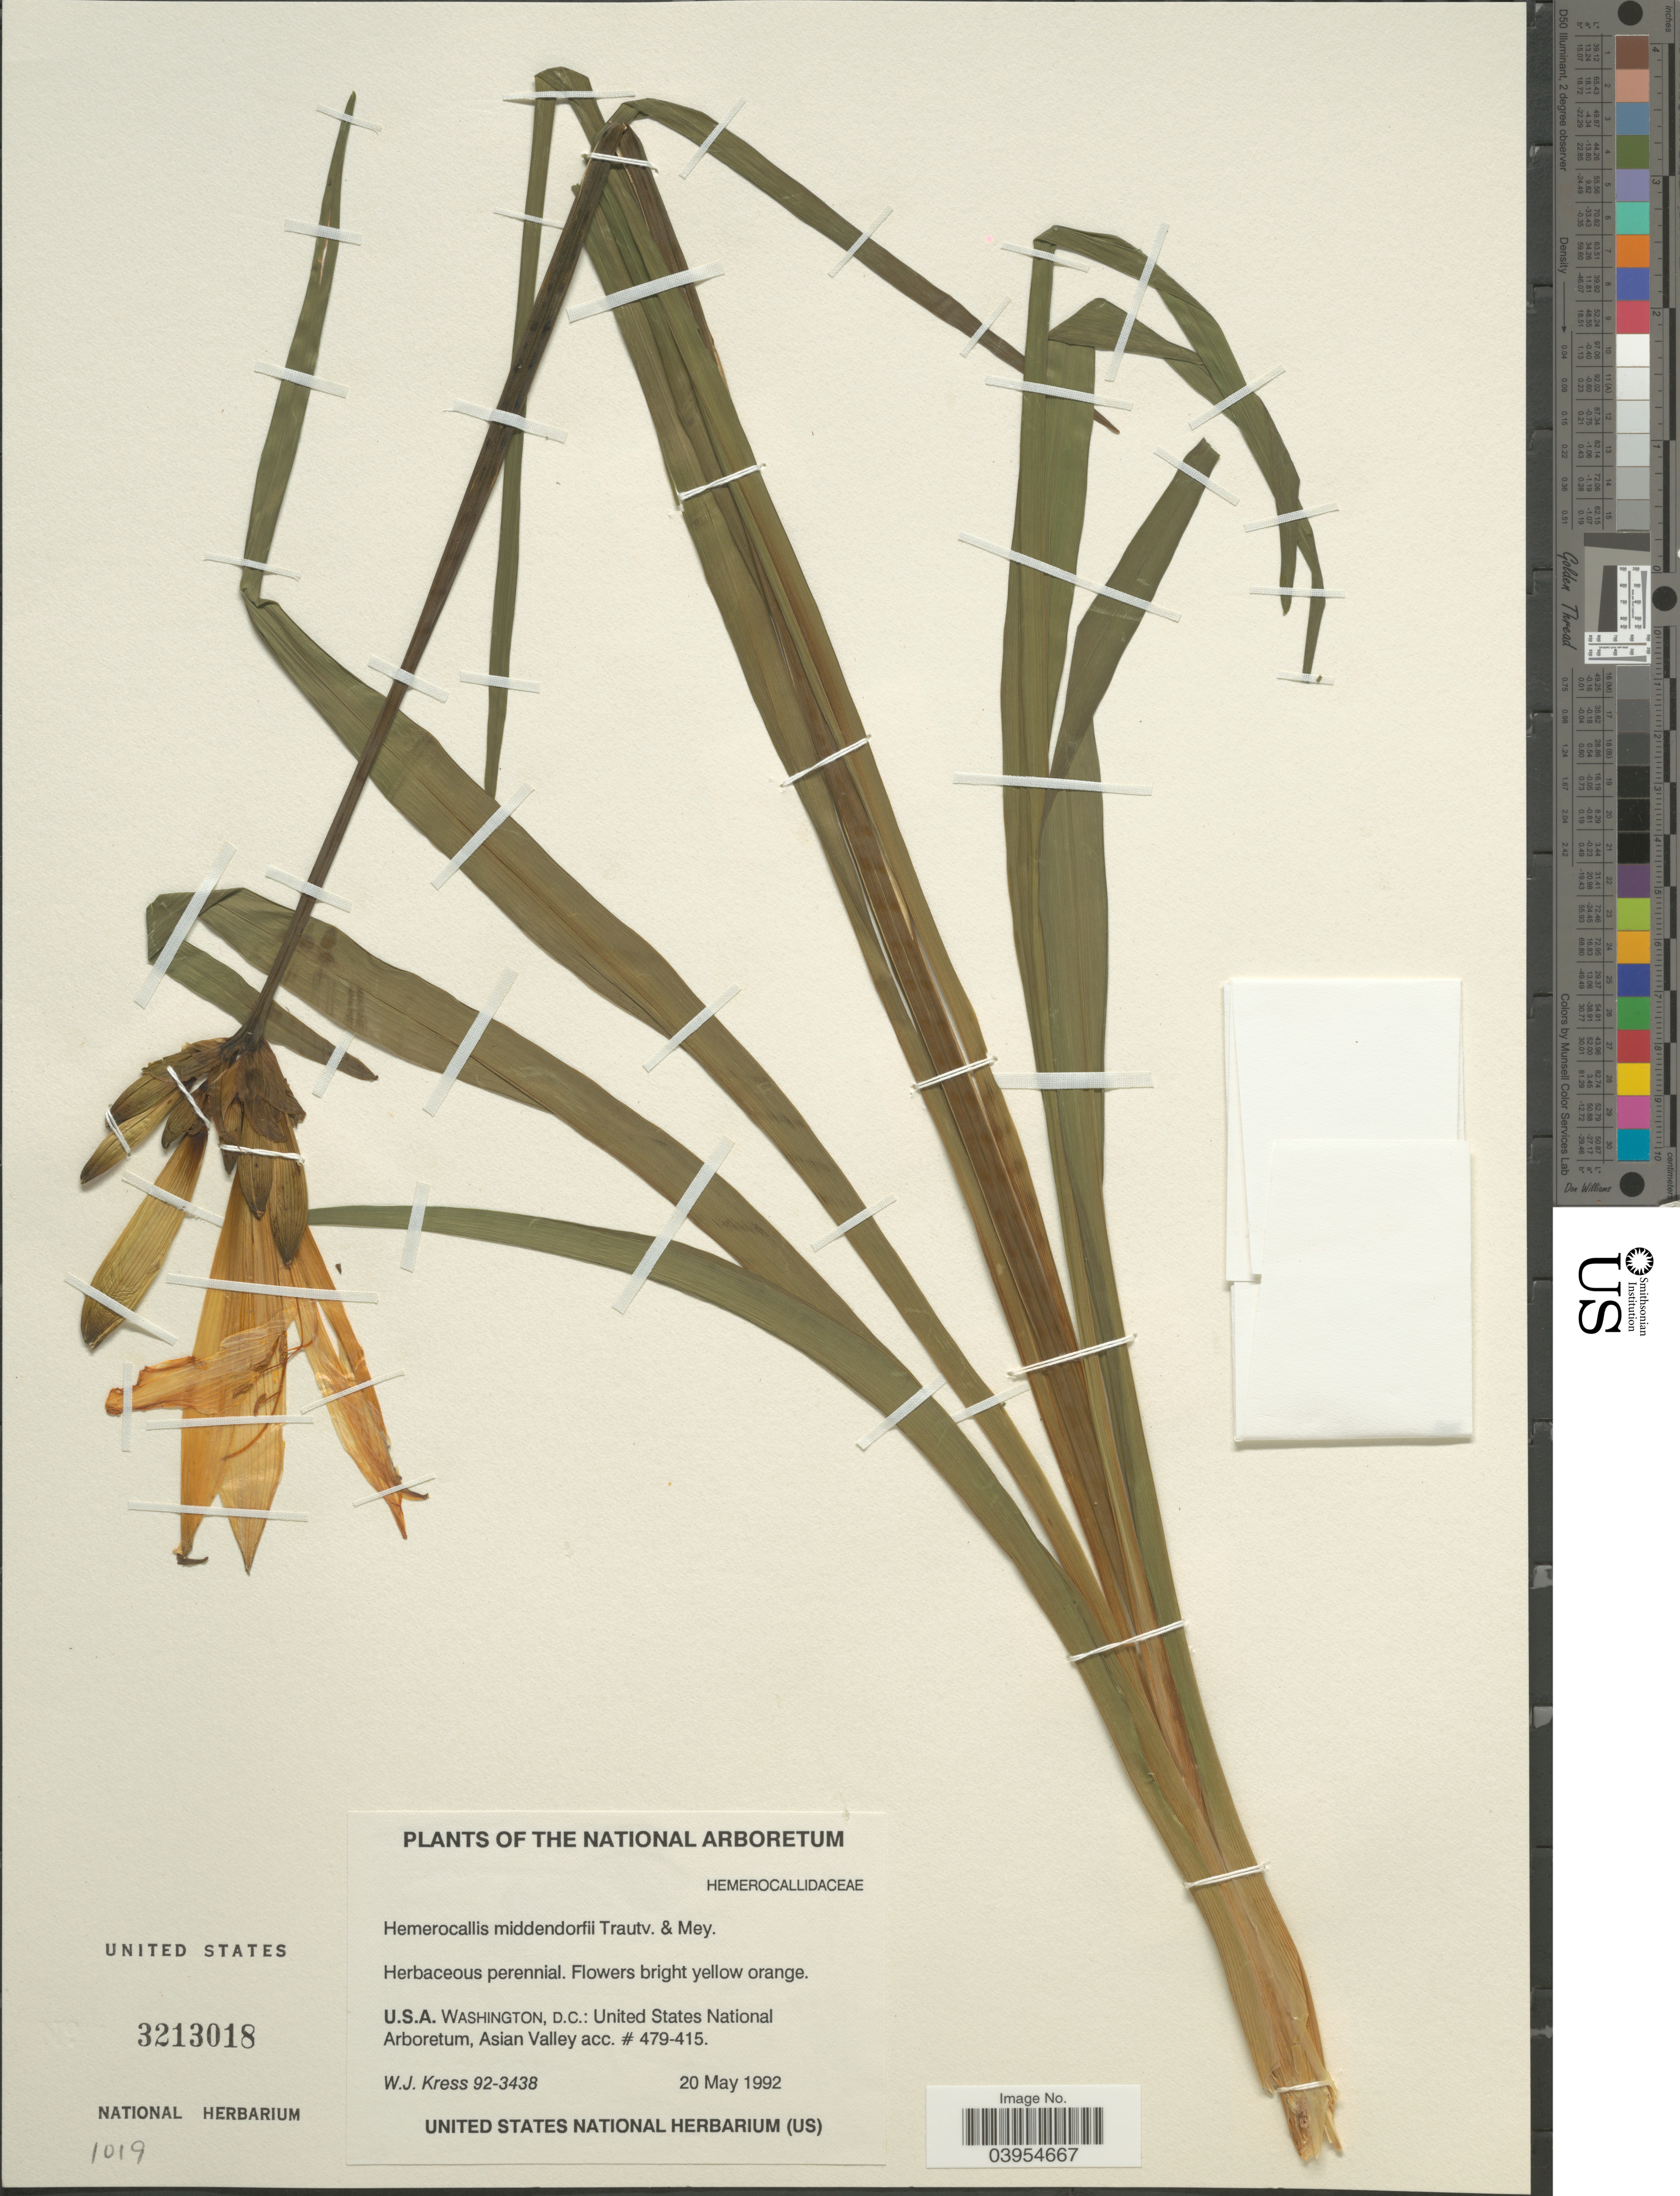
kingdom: Plantae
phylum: Tracheophyta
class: Liliopsida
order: Asparagales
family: Asphodelaceae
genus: Hemerocallis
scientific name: Hemerocallis middendorfii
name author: Trautv. & C.A. Mey.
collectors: W. J. Kress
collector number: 92-3438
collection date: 1992-05-20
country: United States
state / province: District of Columbia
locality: The National Arboretum. Washington, D.C.: United States National Arboretum, Asian Valley.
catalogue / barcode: US 3213018